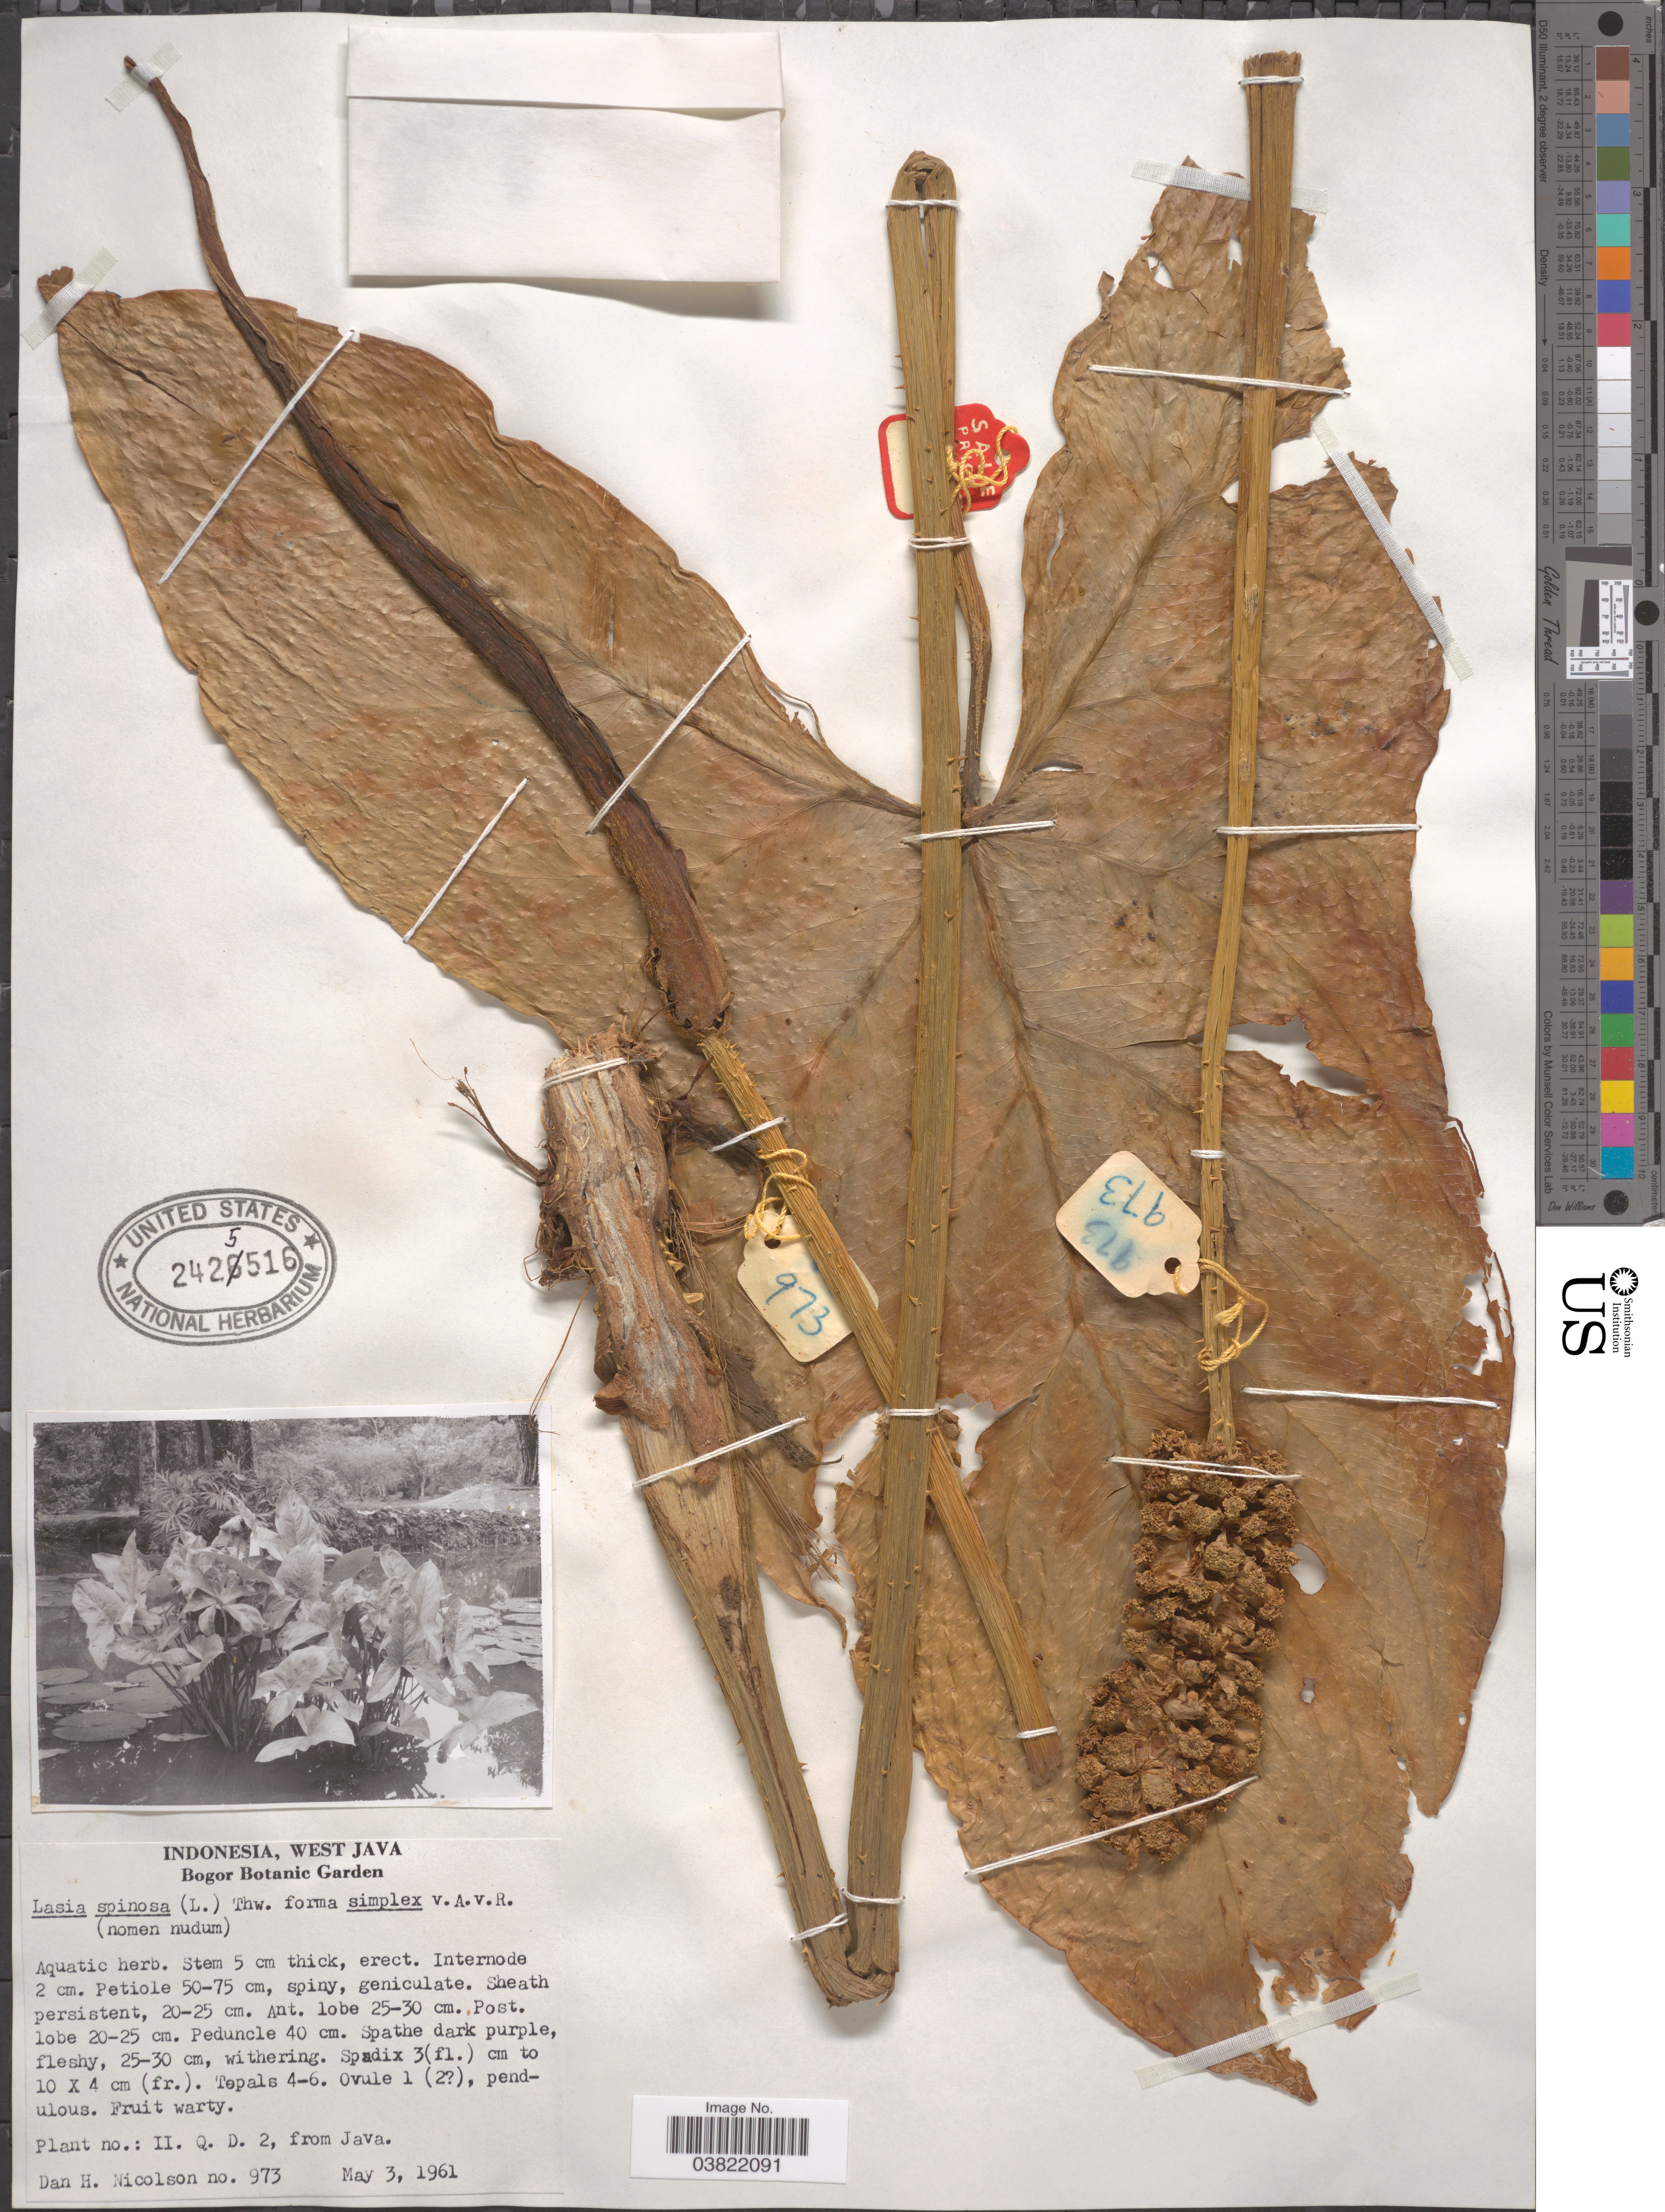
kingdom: Plantae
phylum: Tracheophyta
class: Liliopsida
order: Alismatales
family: Araceae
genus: Lasia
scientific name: Lasia spinosa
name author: (L.) Thwaites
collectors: D. H. Nicolson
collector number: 973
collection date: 1961-05-03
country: Indonesia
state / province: Java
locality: West Java. Bogor Botanic Garden.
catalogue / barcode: US 2425516